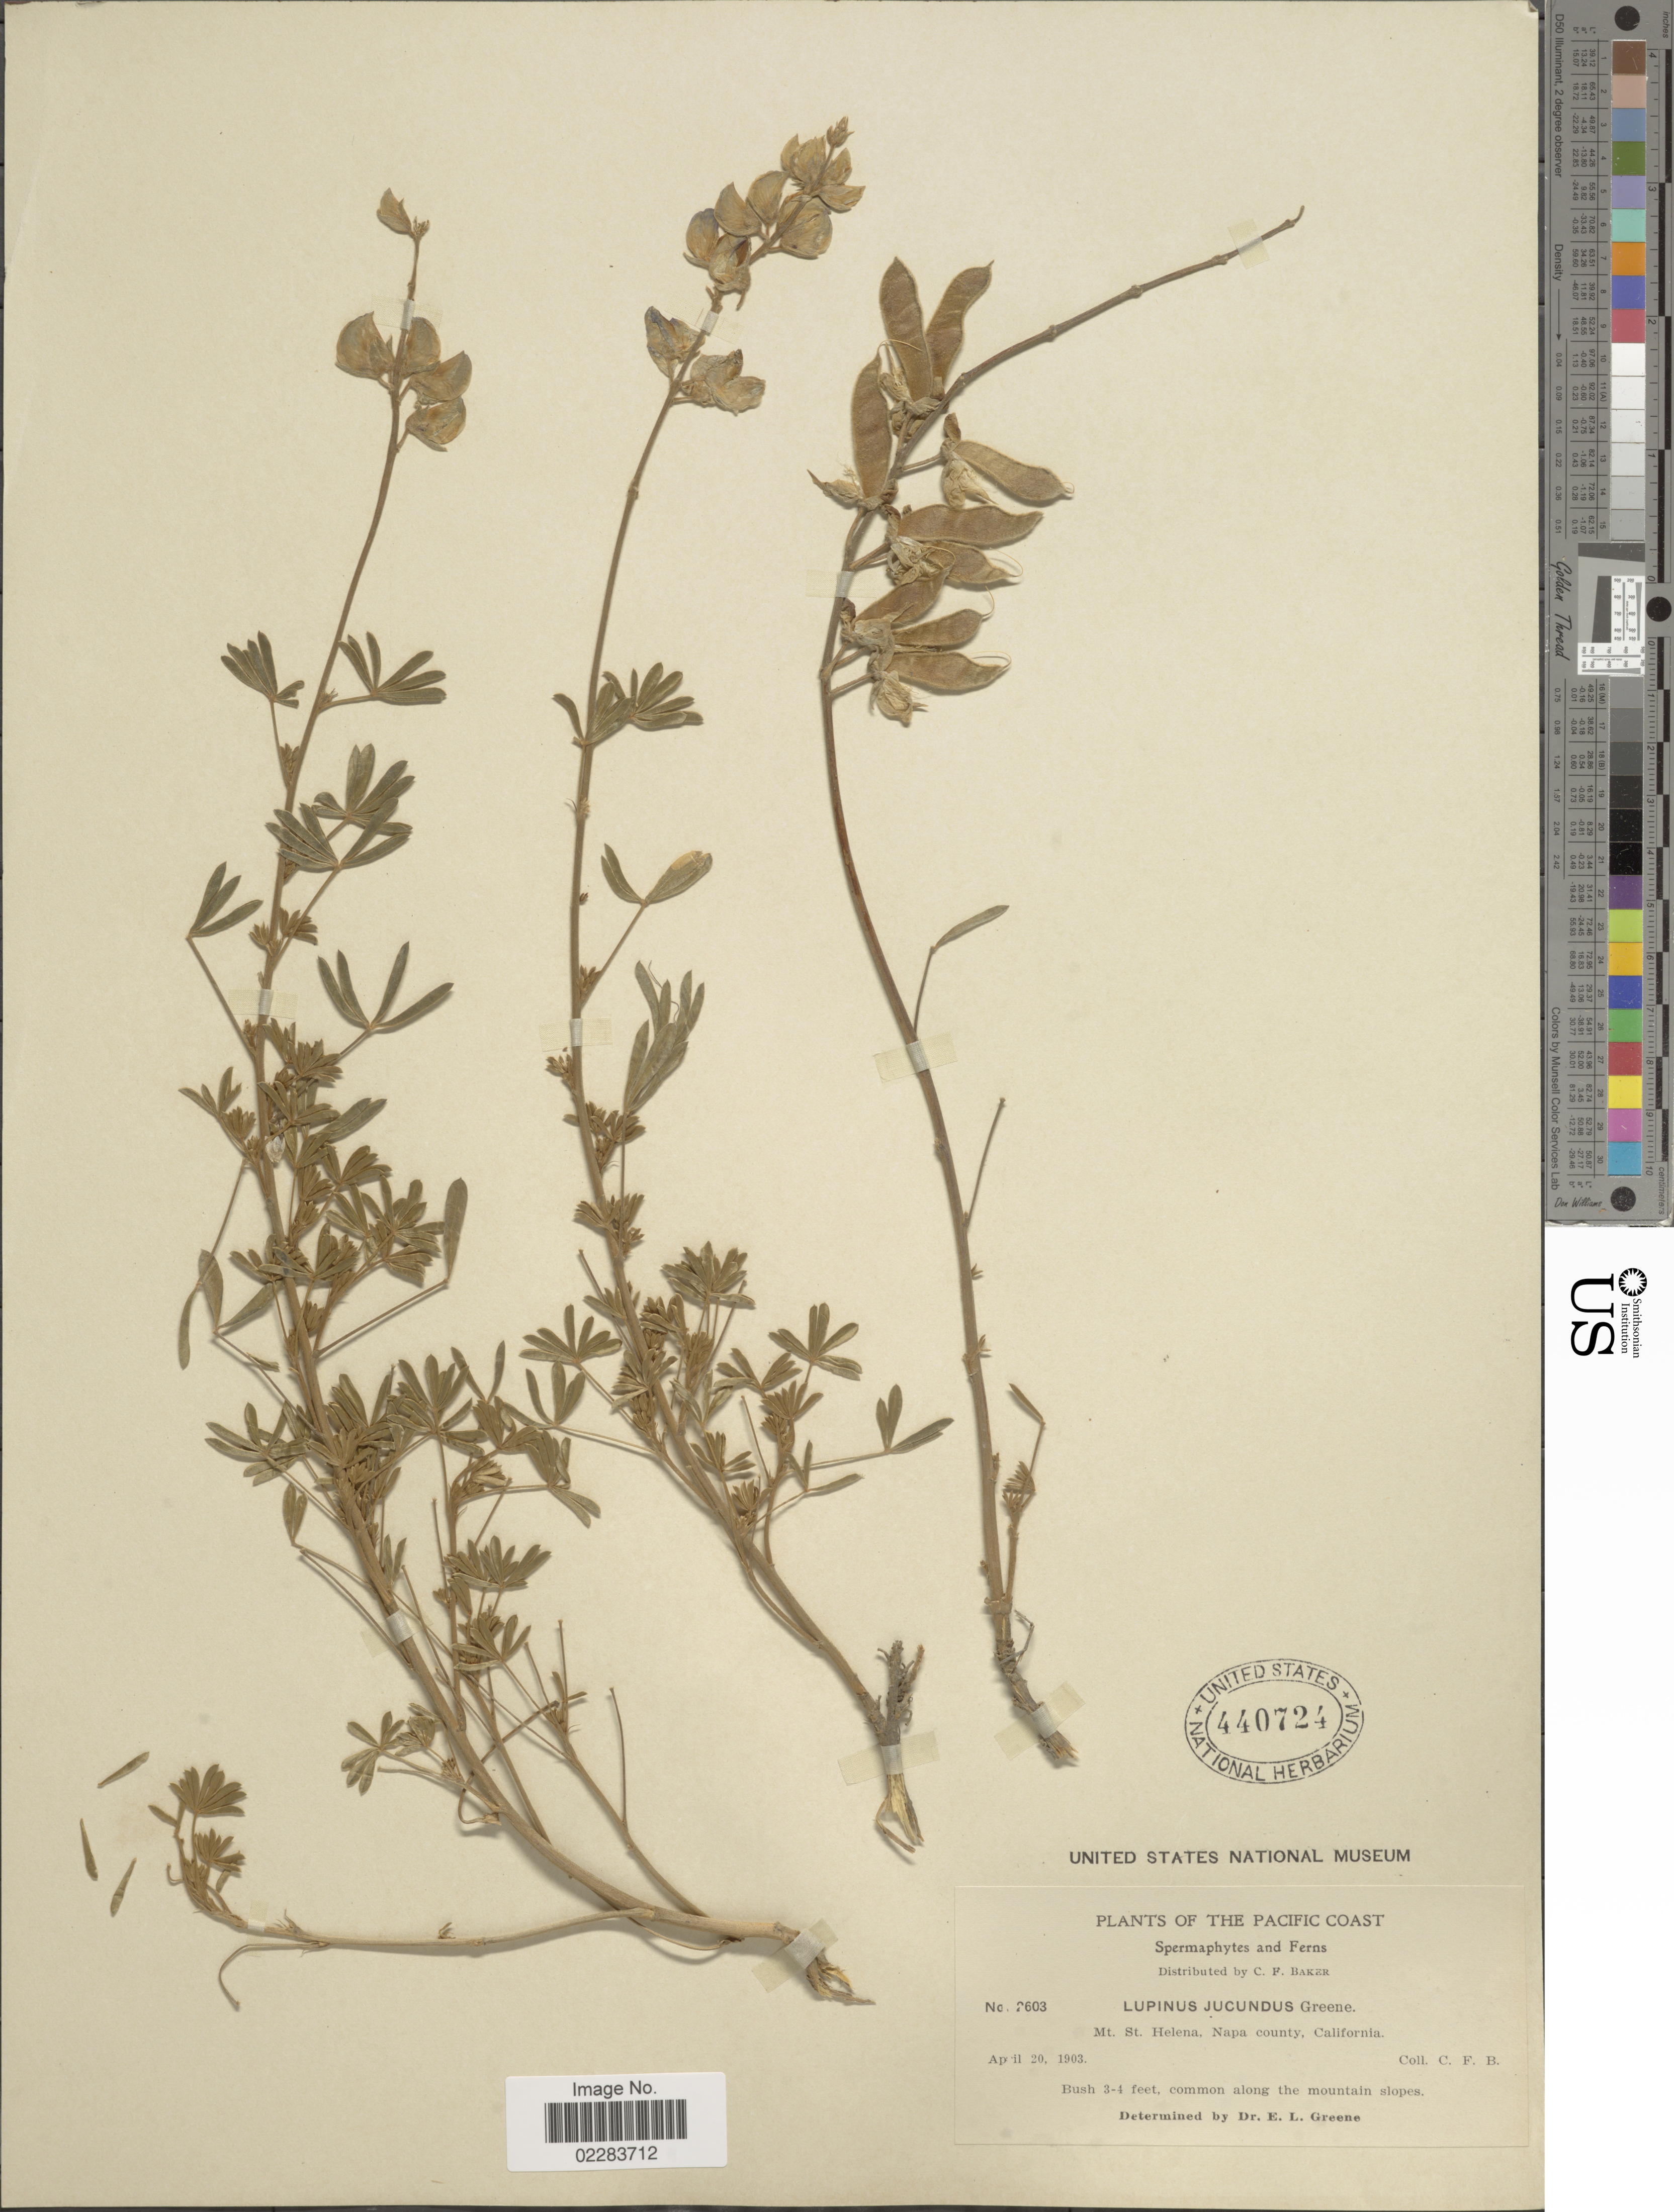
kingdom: Plantae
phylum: Tracheophyta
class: Magnoliopsida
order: Fabales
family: Fabaceae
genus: Lupinus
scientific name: Lupinus albifrons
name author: Benth.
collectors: C. F. Baker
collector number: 2603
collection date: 1903-04-20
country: United States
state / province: California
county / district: Napa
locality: Pacific Coast. Mt. St. Helena, Napa County.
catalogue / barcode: US 440724